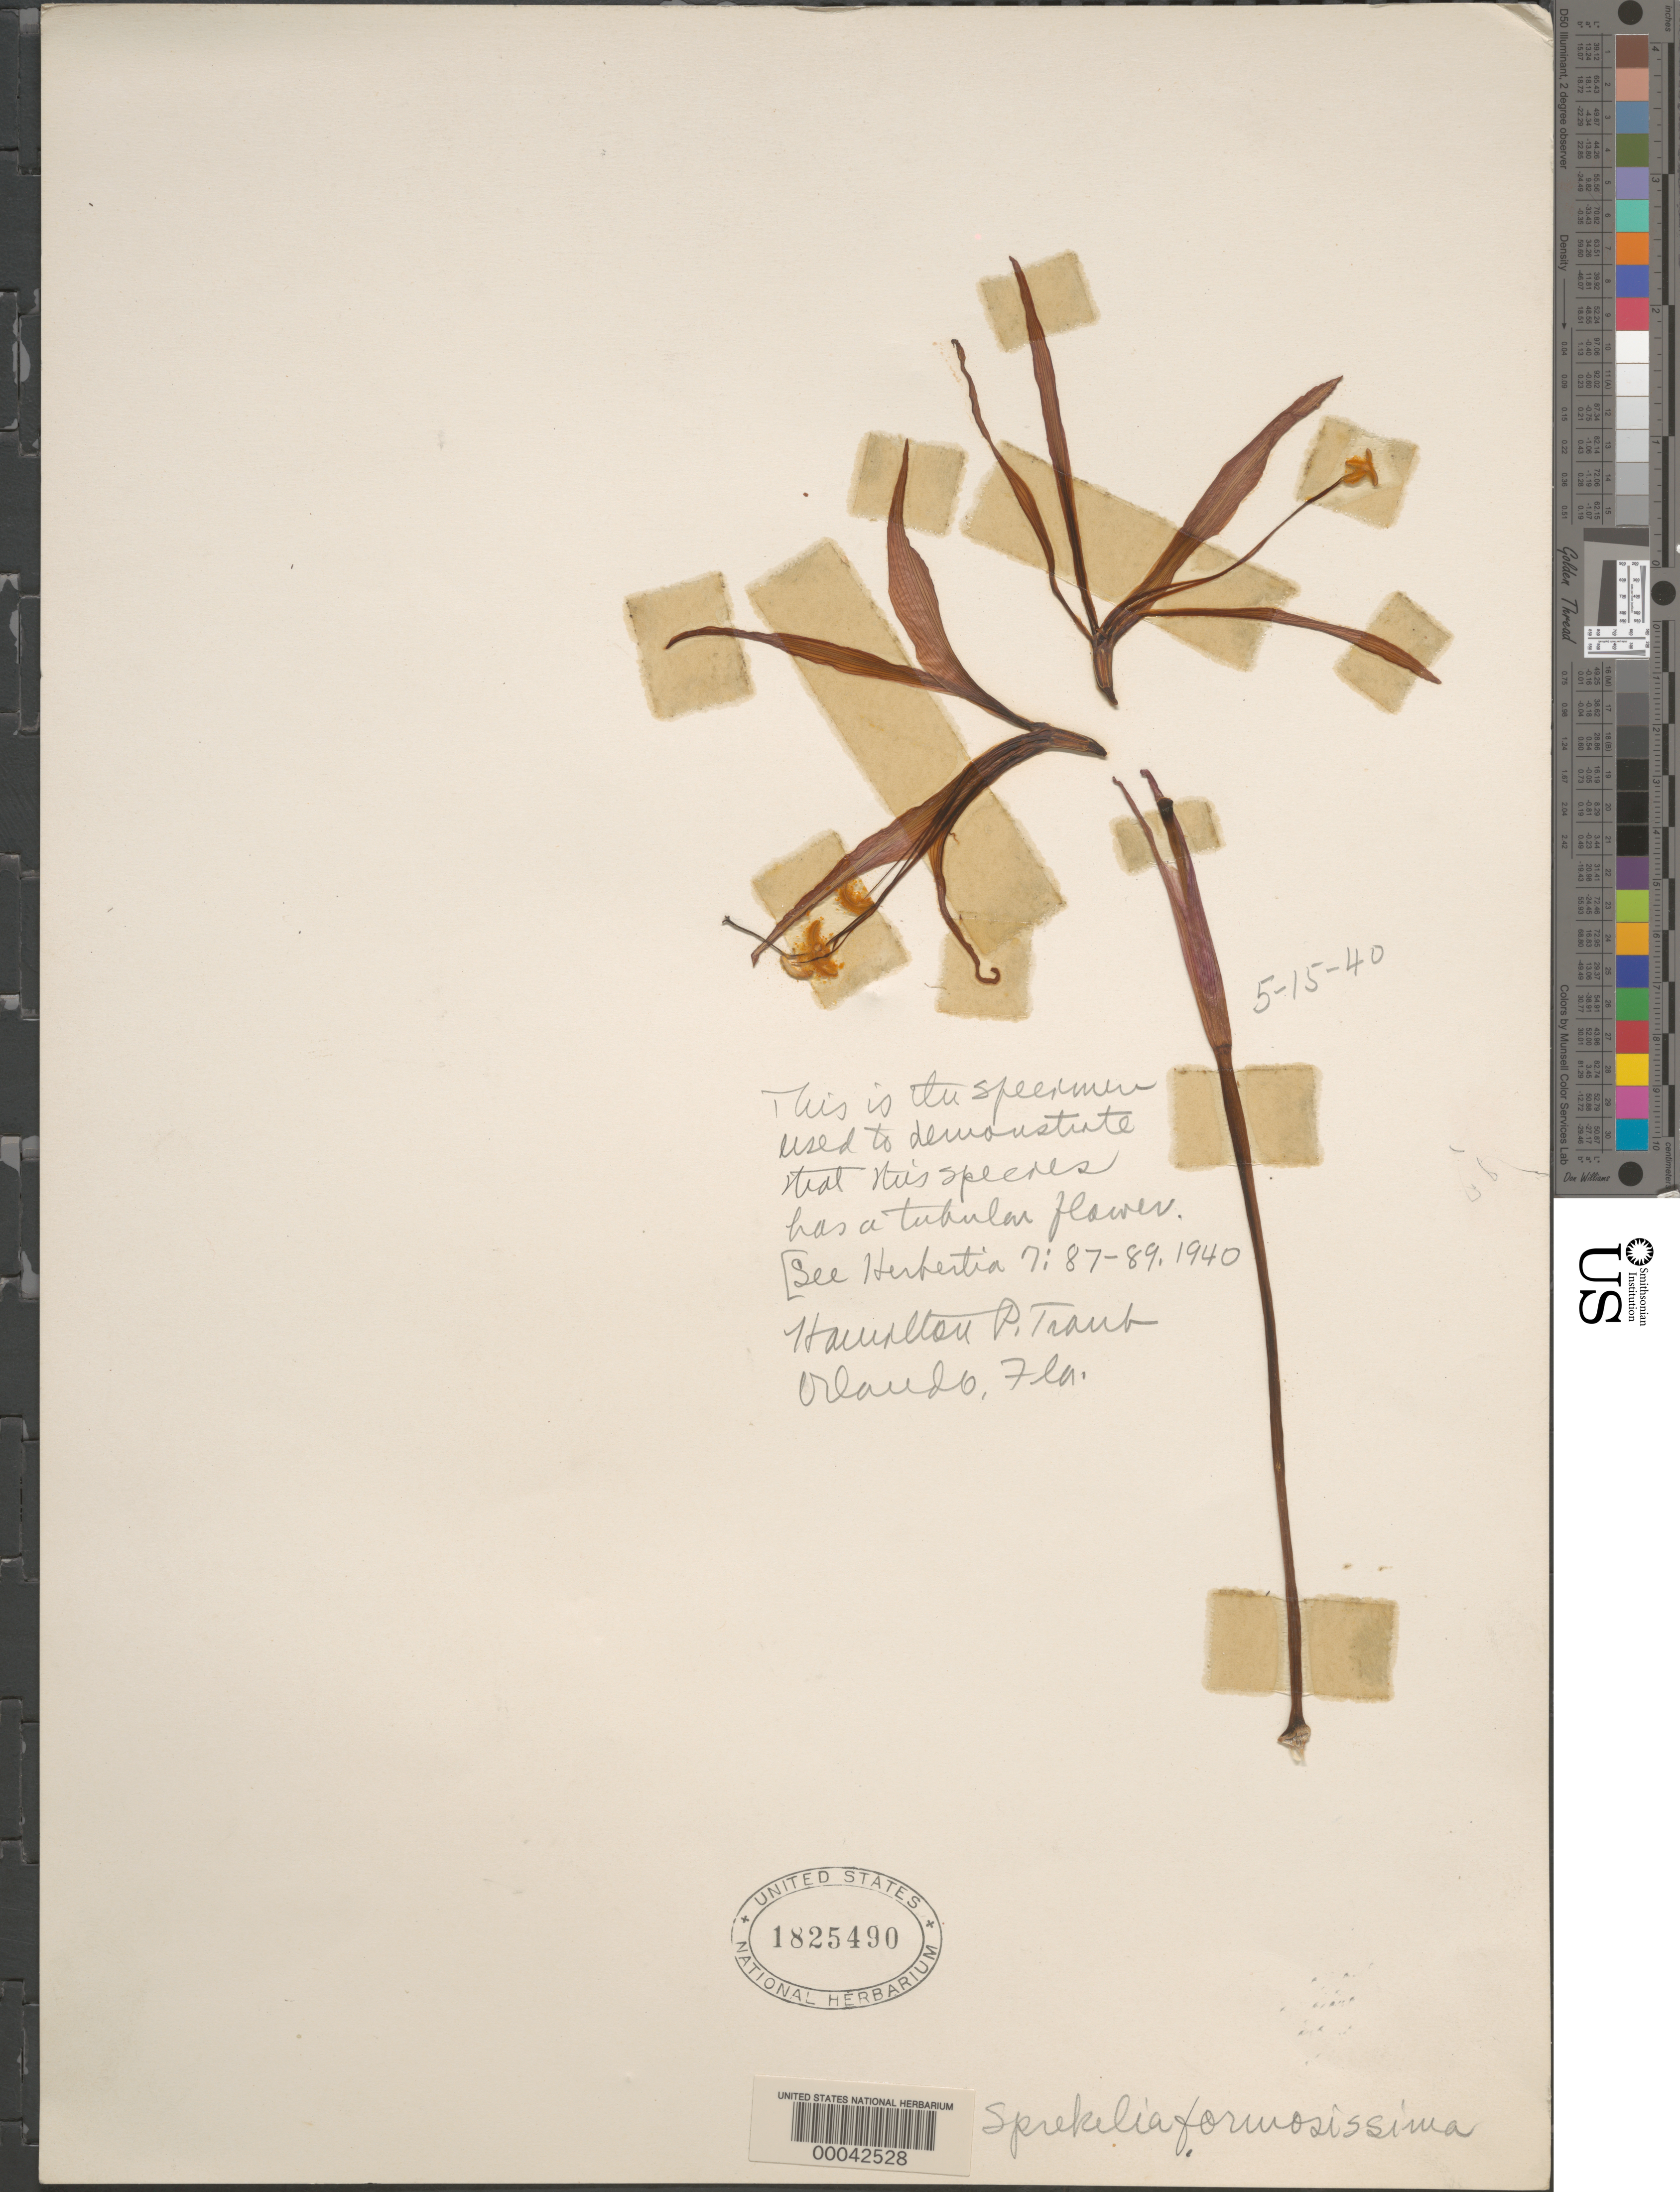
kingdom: Plantae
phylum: Tracheophyta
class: Liliopsida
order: Asparagales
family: Amaryllidaceae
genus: Sprekelia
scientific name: Sprekelia formosissima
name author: (L.) Herb.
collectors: H. P. Traub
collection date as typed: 15 May 1940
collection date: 1940-05-15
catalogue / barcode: US 1825490